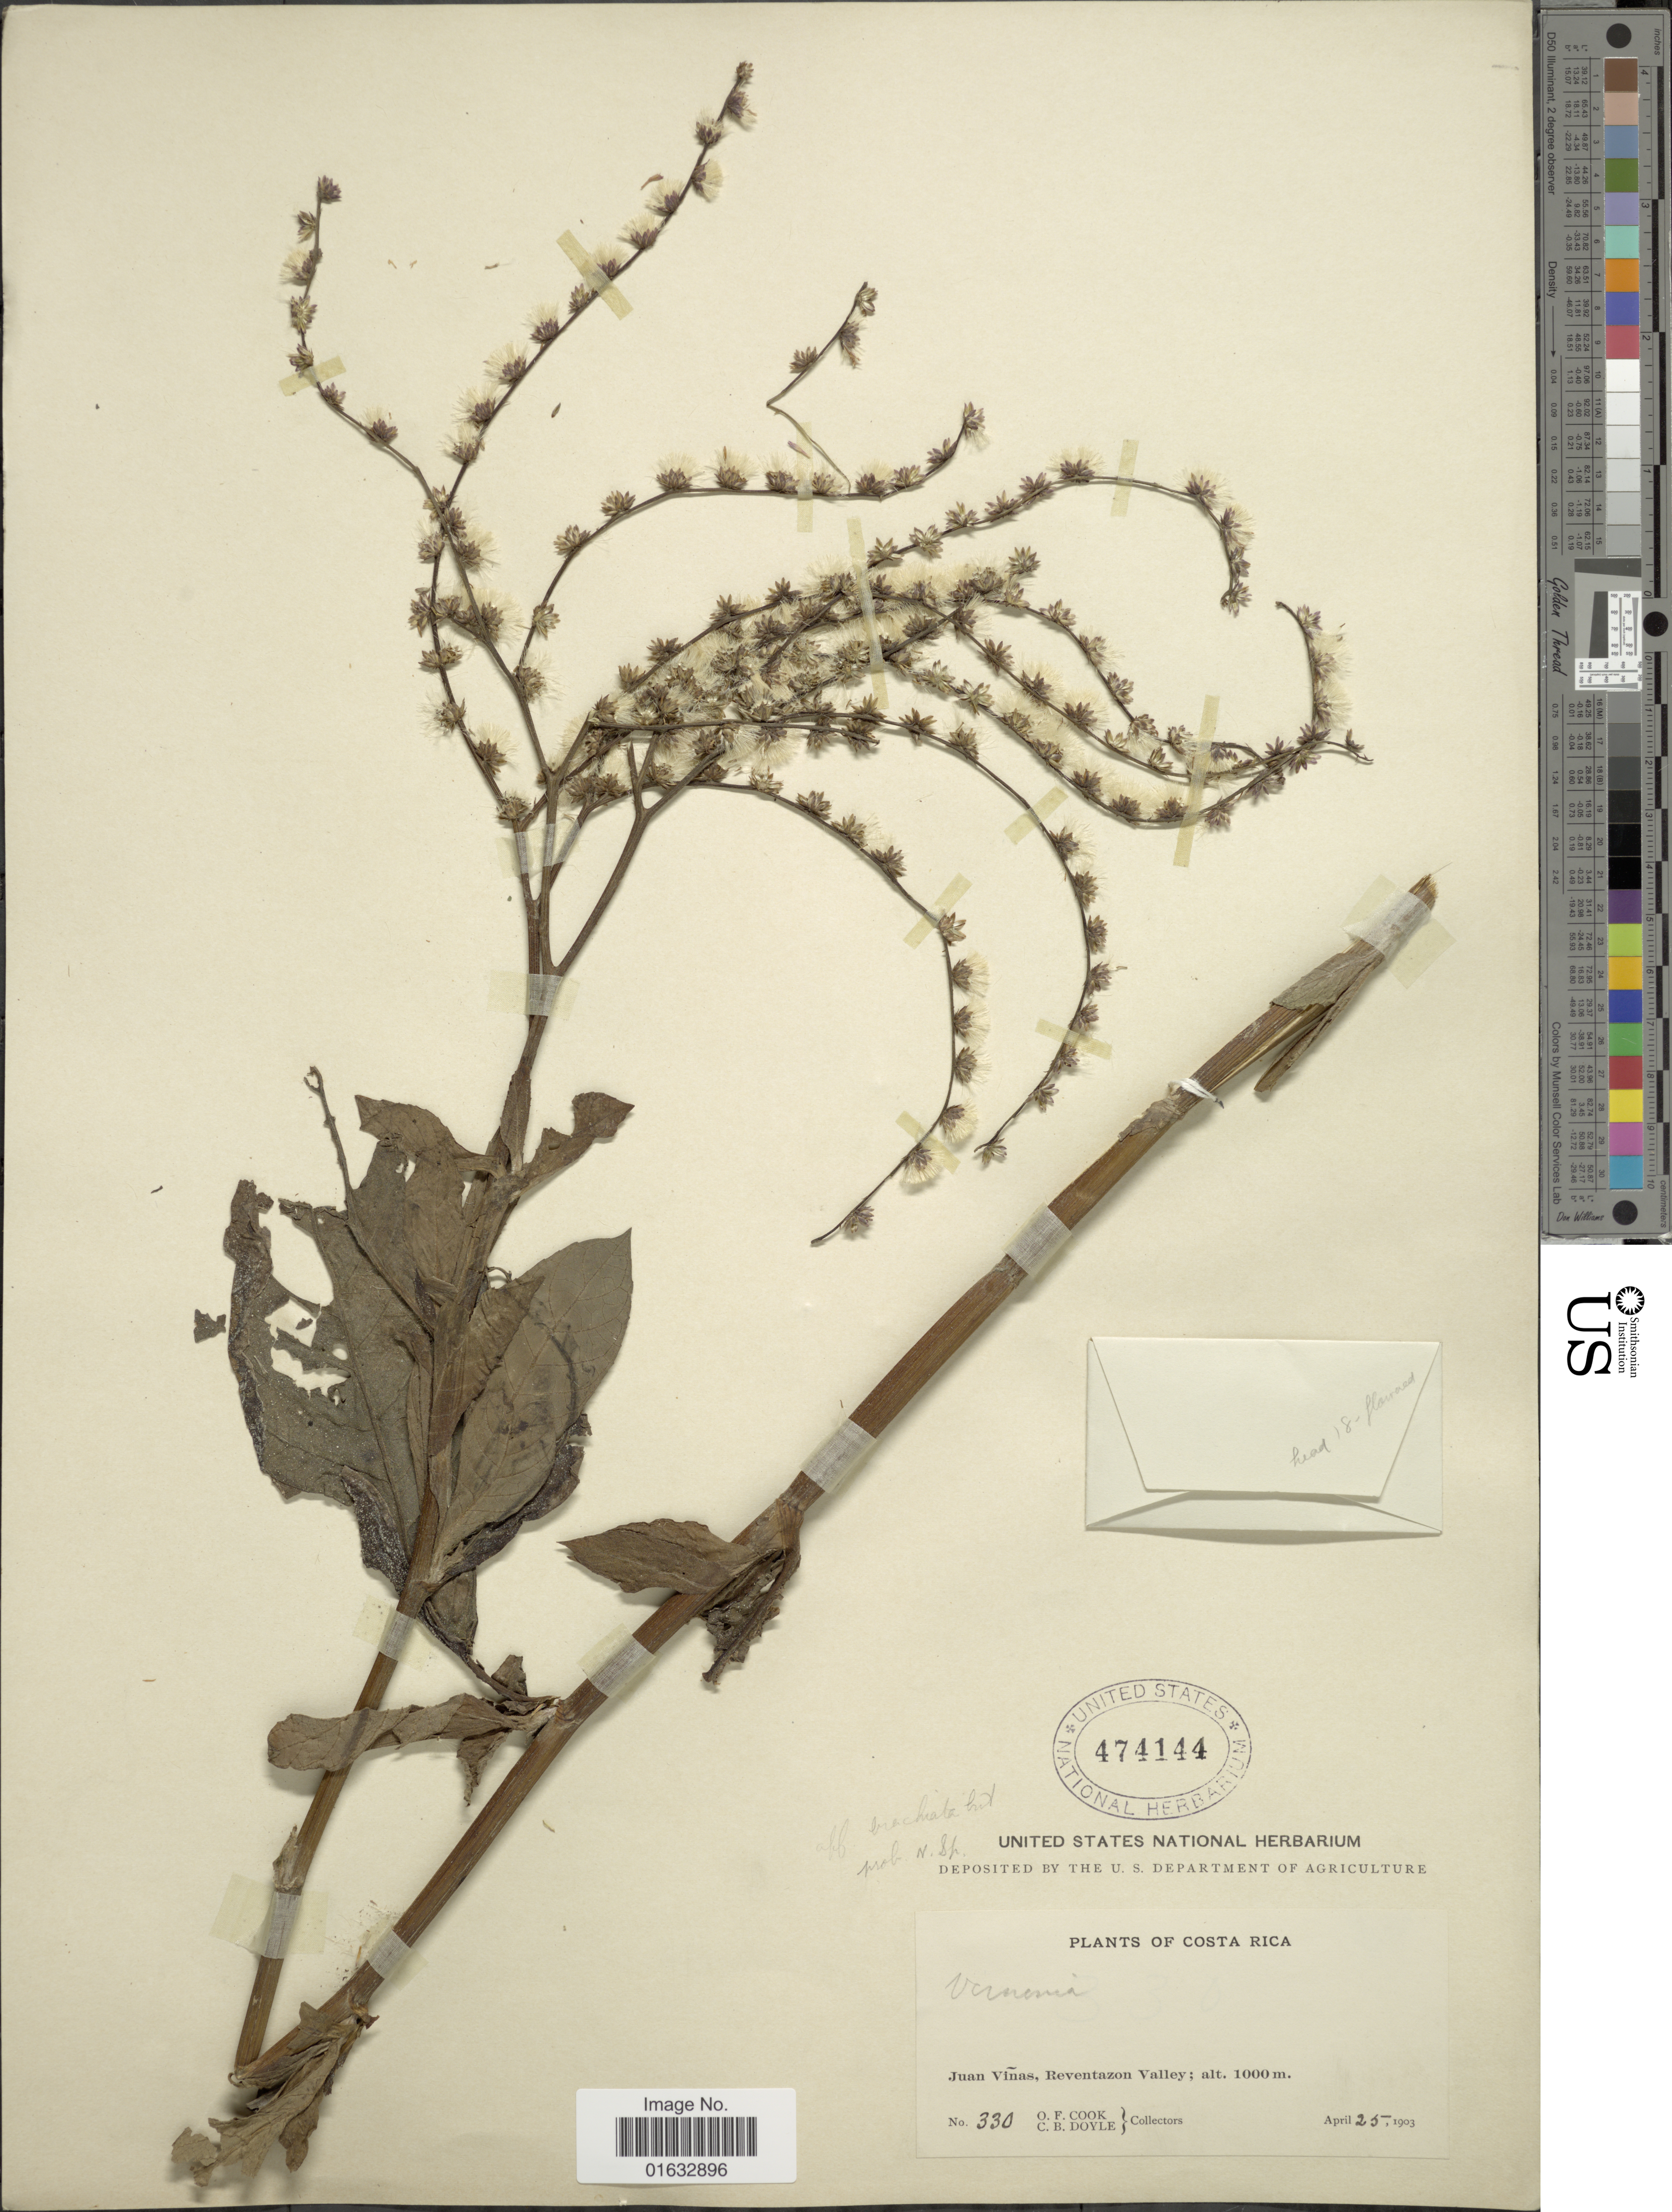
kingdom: Plantae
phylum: Tracheophyta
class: Magnoliopsida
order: Asterales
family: Asteraceae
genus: Eirmocephala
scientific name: Eirmocephala brachiata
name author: (Benth.) H. Rob.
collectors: O. F. Cook & C. Doyle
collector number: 330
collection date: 1903-04-25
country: Costa Rica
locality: Juan Vinas, Reventazon Valley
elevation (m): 1000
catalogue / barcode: US 474144